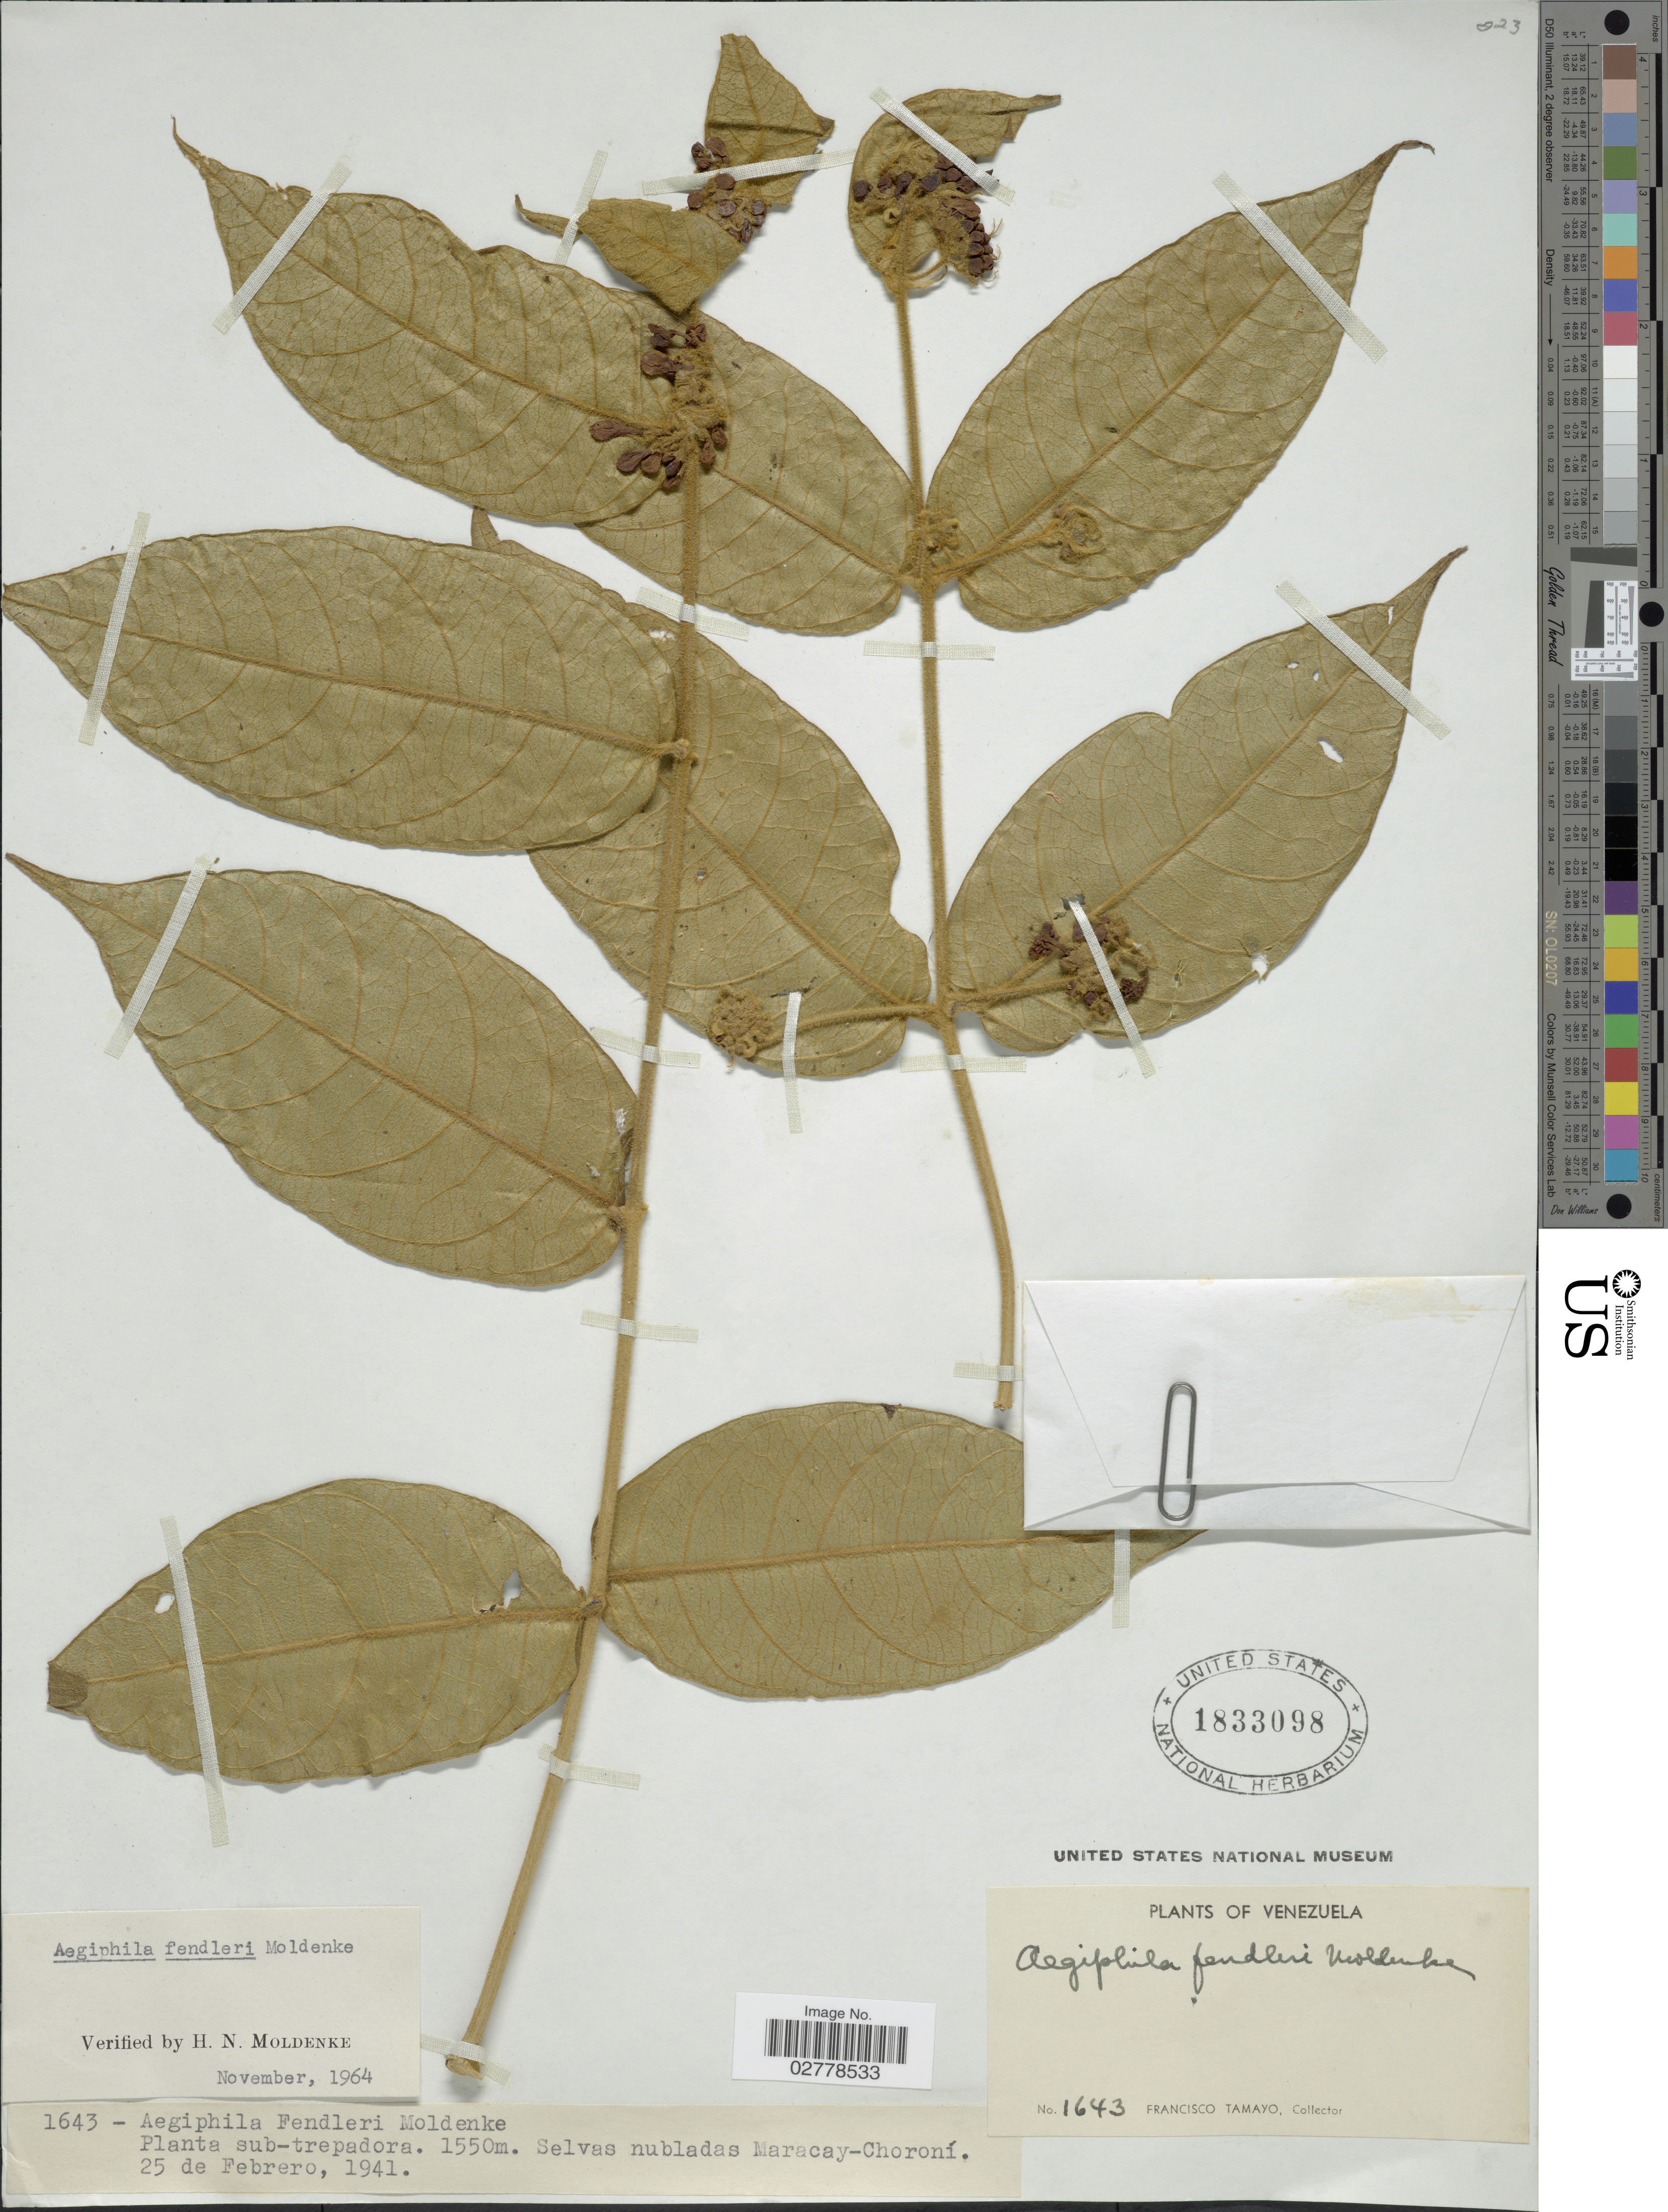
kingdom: Plantae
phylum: Tracheophyta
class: Magnoliopsida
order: Lamiales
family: Lamiaceae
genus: Aegiphila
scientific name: Aegiphila fendleri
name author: Moldenke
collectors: F. Tamayo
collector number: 1643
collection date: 1941-02-25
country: Venezuela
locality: Selvas nubladas Maracay-Choroní.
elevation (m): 1550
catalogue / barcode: US 1833098